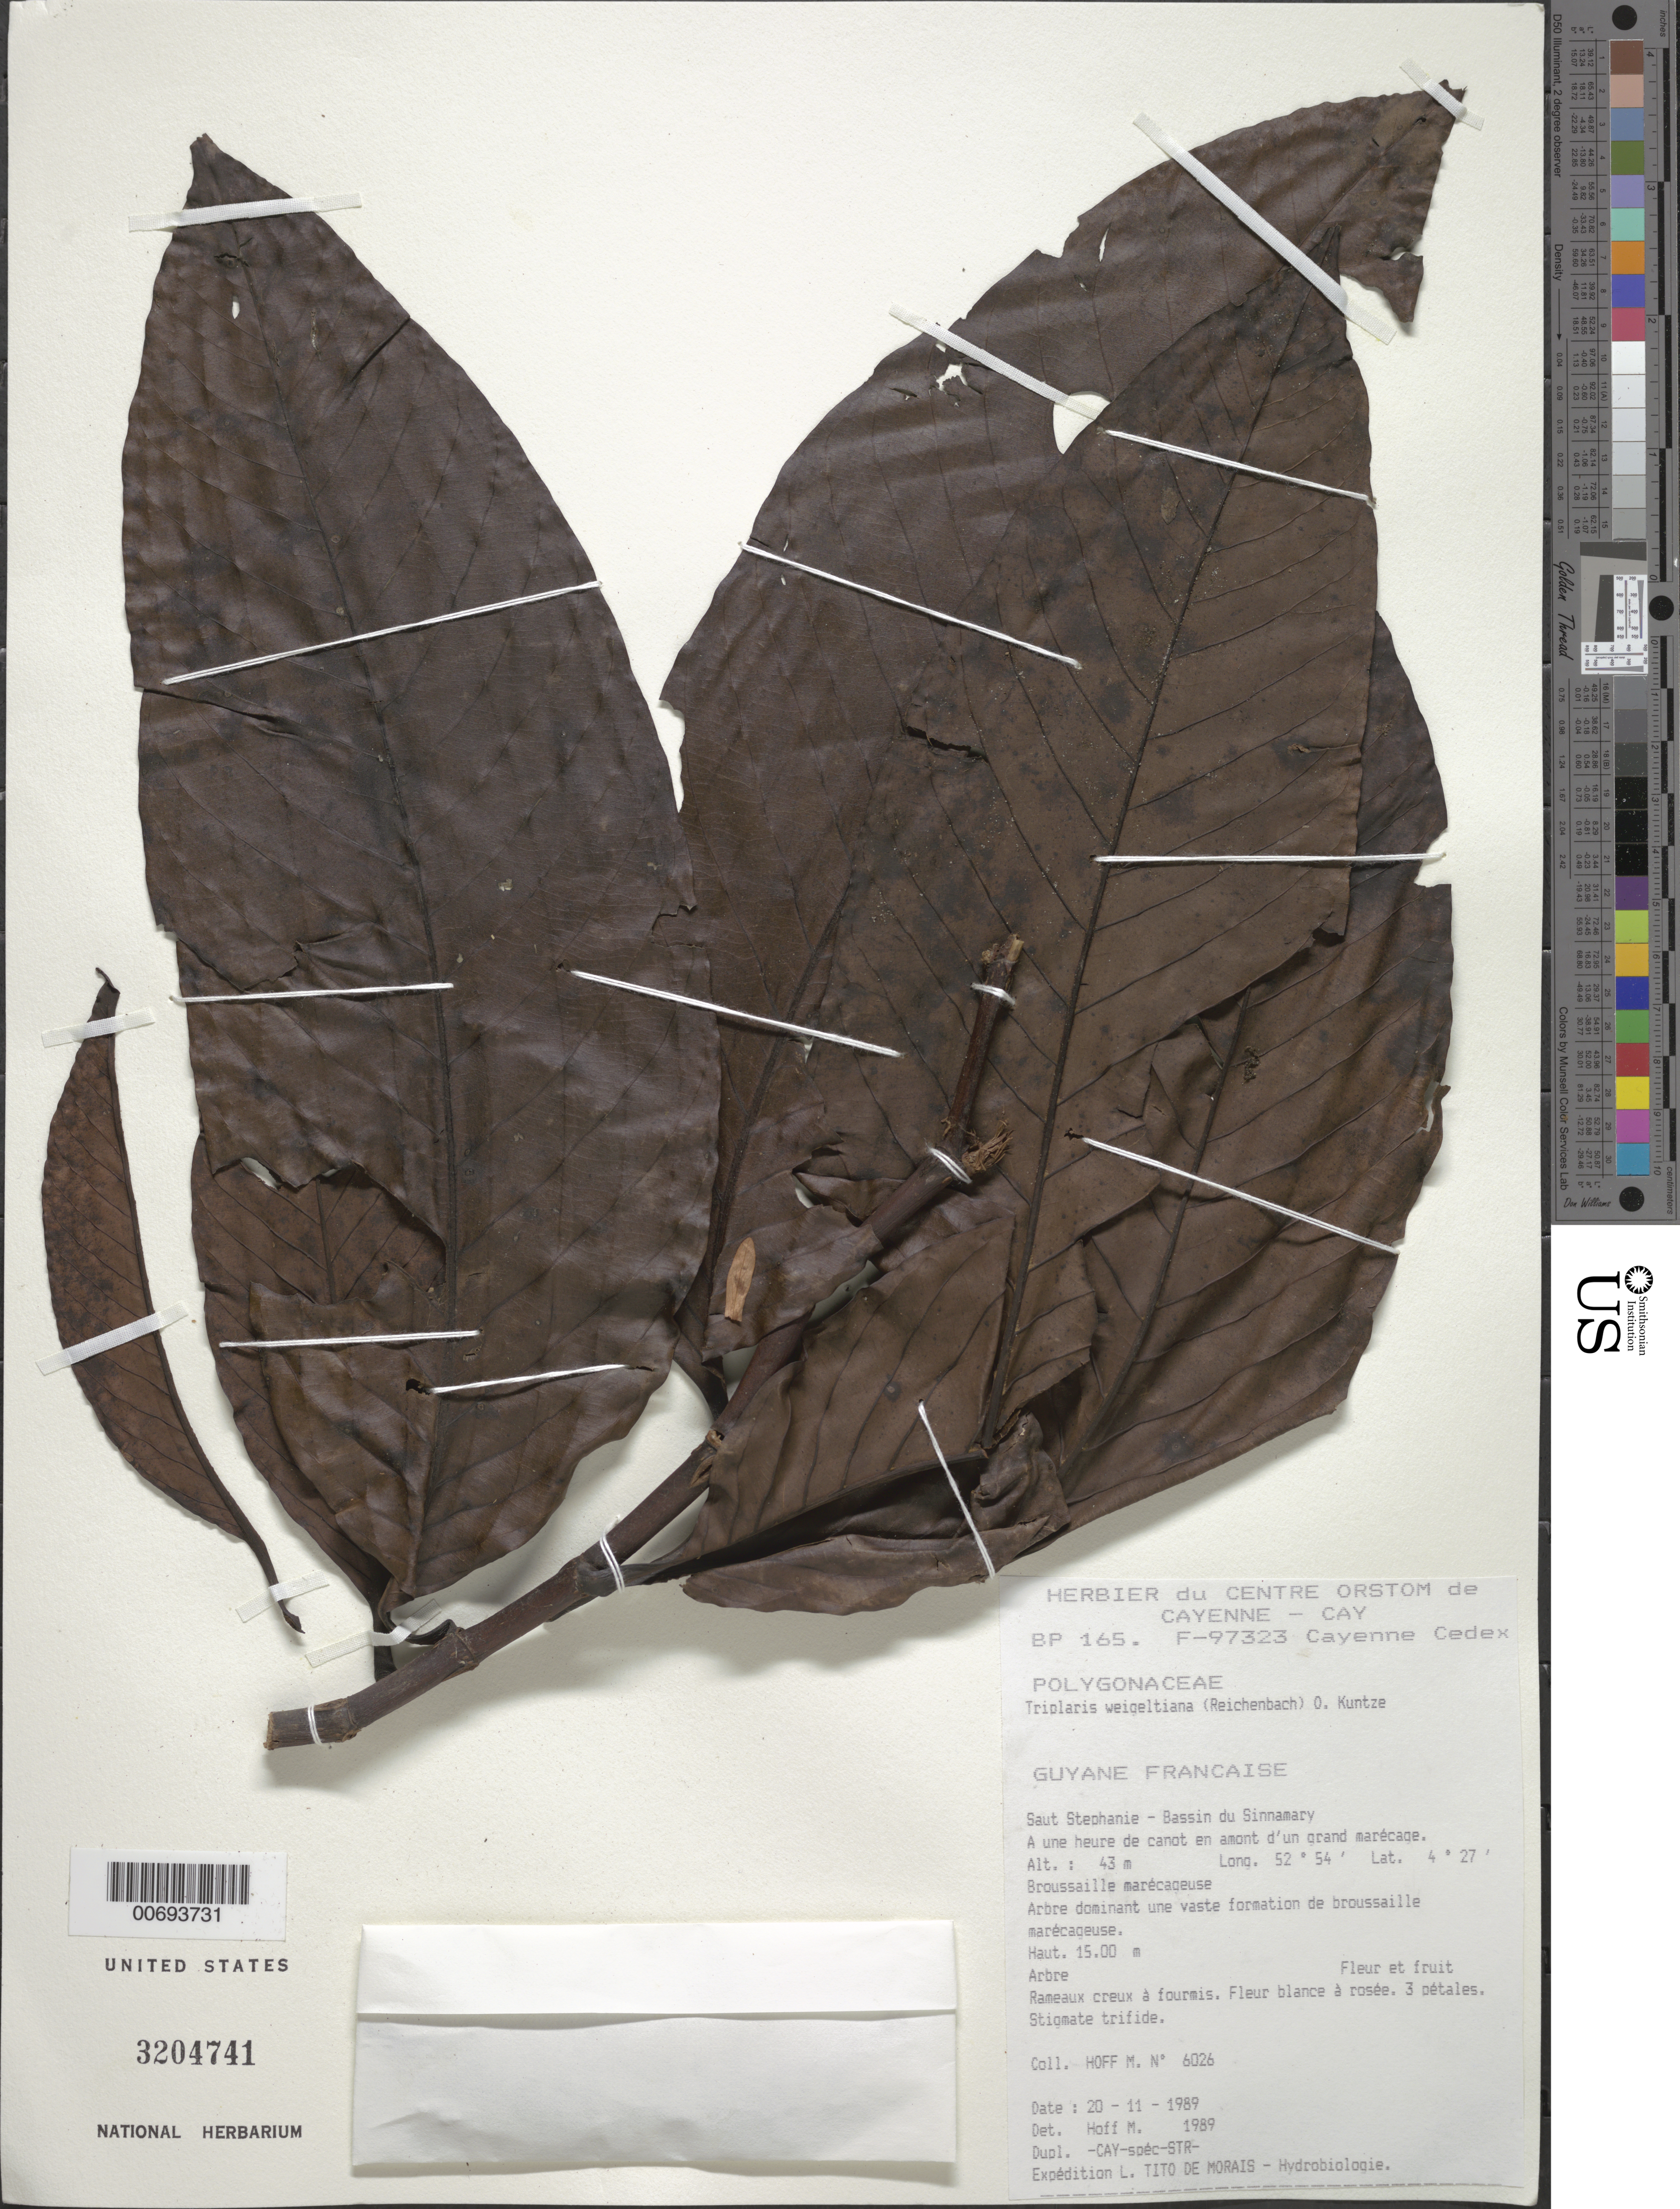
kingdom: Plantae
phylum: Tracheophyta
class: Magnoliopsida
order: Caryophyllales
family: Polygonaceae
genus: Triplaris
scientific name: Triplaris weigeltiana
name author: (Rchb.) Kuntze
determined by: Hoff, M.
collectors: M. Hoff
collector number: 6026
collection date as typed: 20-Nov-89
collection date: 1989-11-20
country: French Guiana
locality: Saut Stéphanie, Bassin du Sinnamary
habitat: Broussaille marecaqeuse.Arbre dominant une vaste formation de broussaille marécageuse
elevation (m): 43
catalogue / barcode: US 3204741